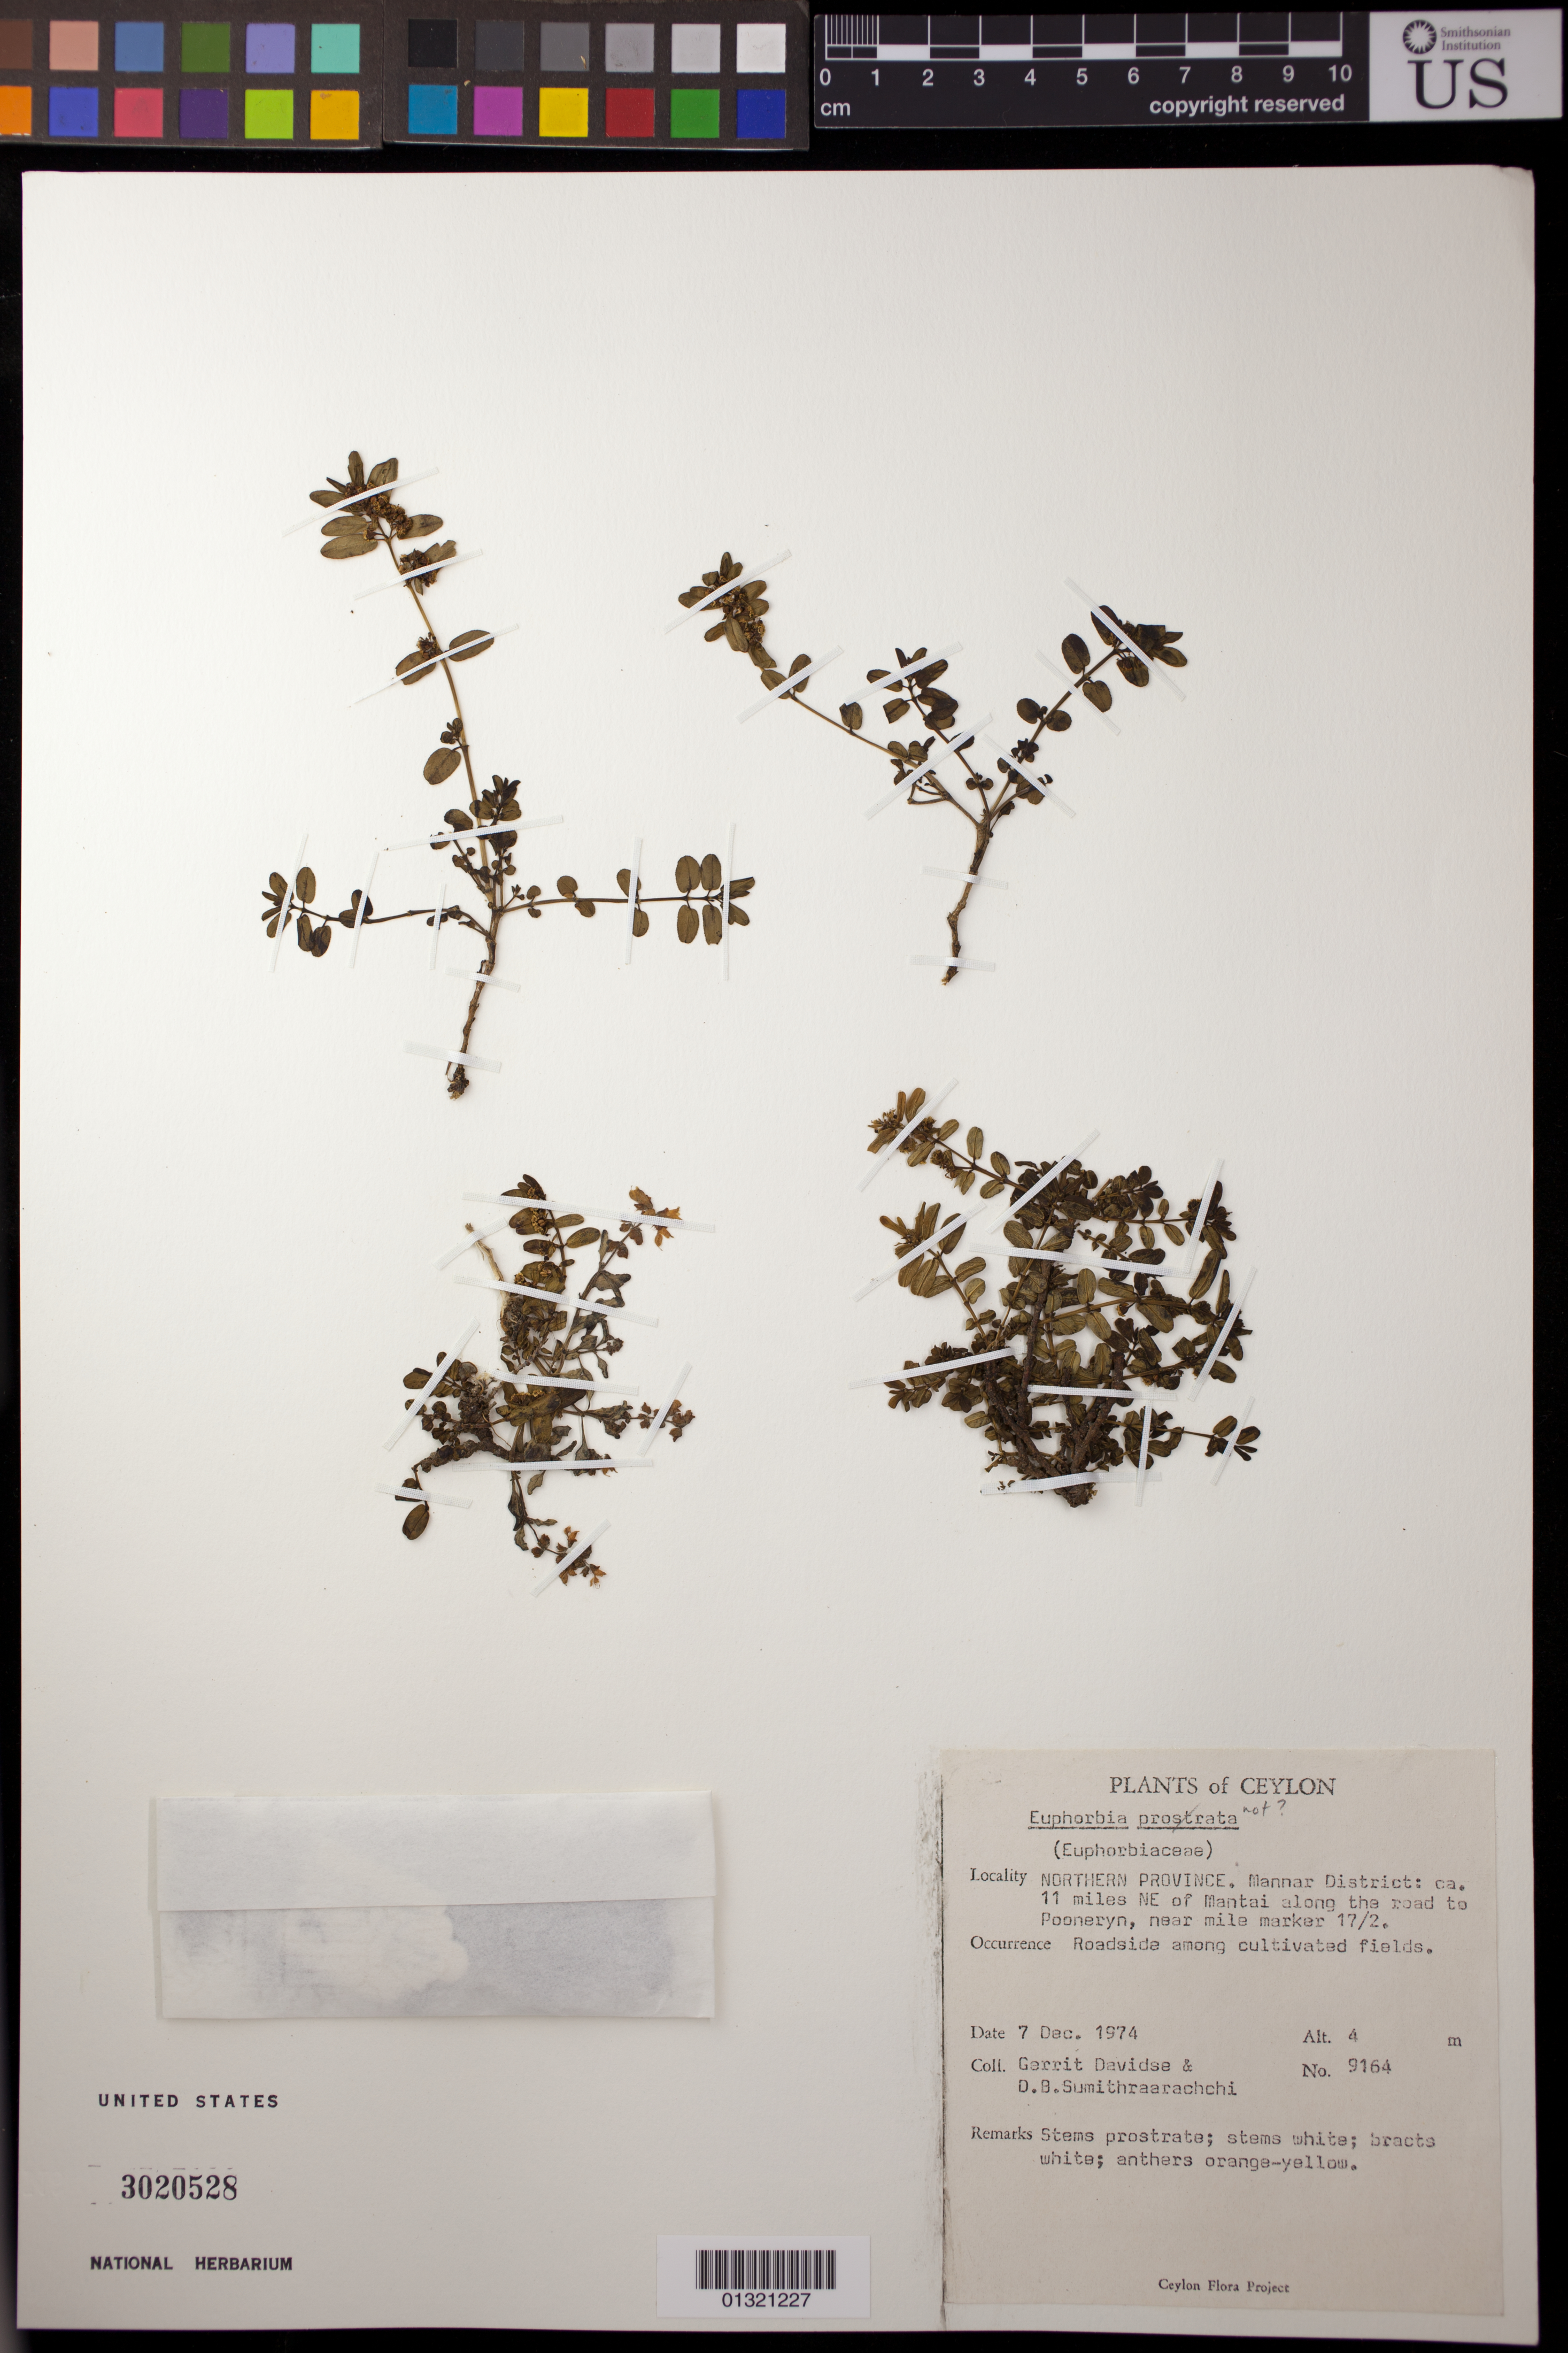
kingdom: Plantae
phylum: Tracheophyta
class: Magnoliopsida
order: Malpighiales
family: Euphorbiaceae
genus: Euphorbia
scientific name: Euphorbia sp.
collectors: G. Davidse & D. B. Sumithraarachchi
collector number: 9164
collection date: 1974-12-07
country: Sri Lanka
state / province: Northern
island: Ceylon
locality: Mannar District: ca. 11 miles NE of Mantai along the road to Pooneryn, near mile marker 17/2.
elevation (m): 4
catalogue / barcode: US 3020528